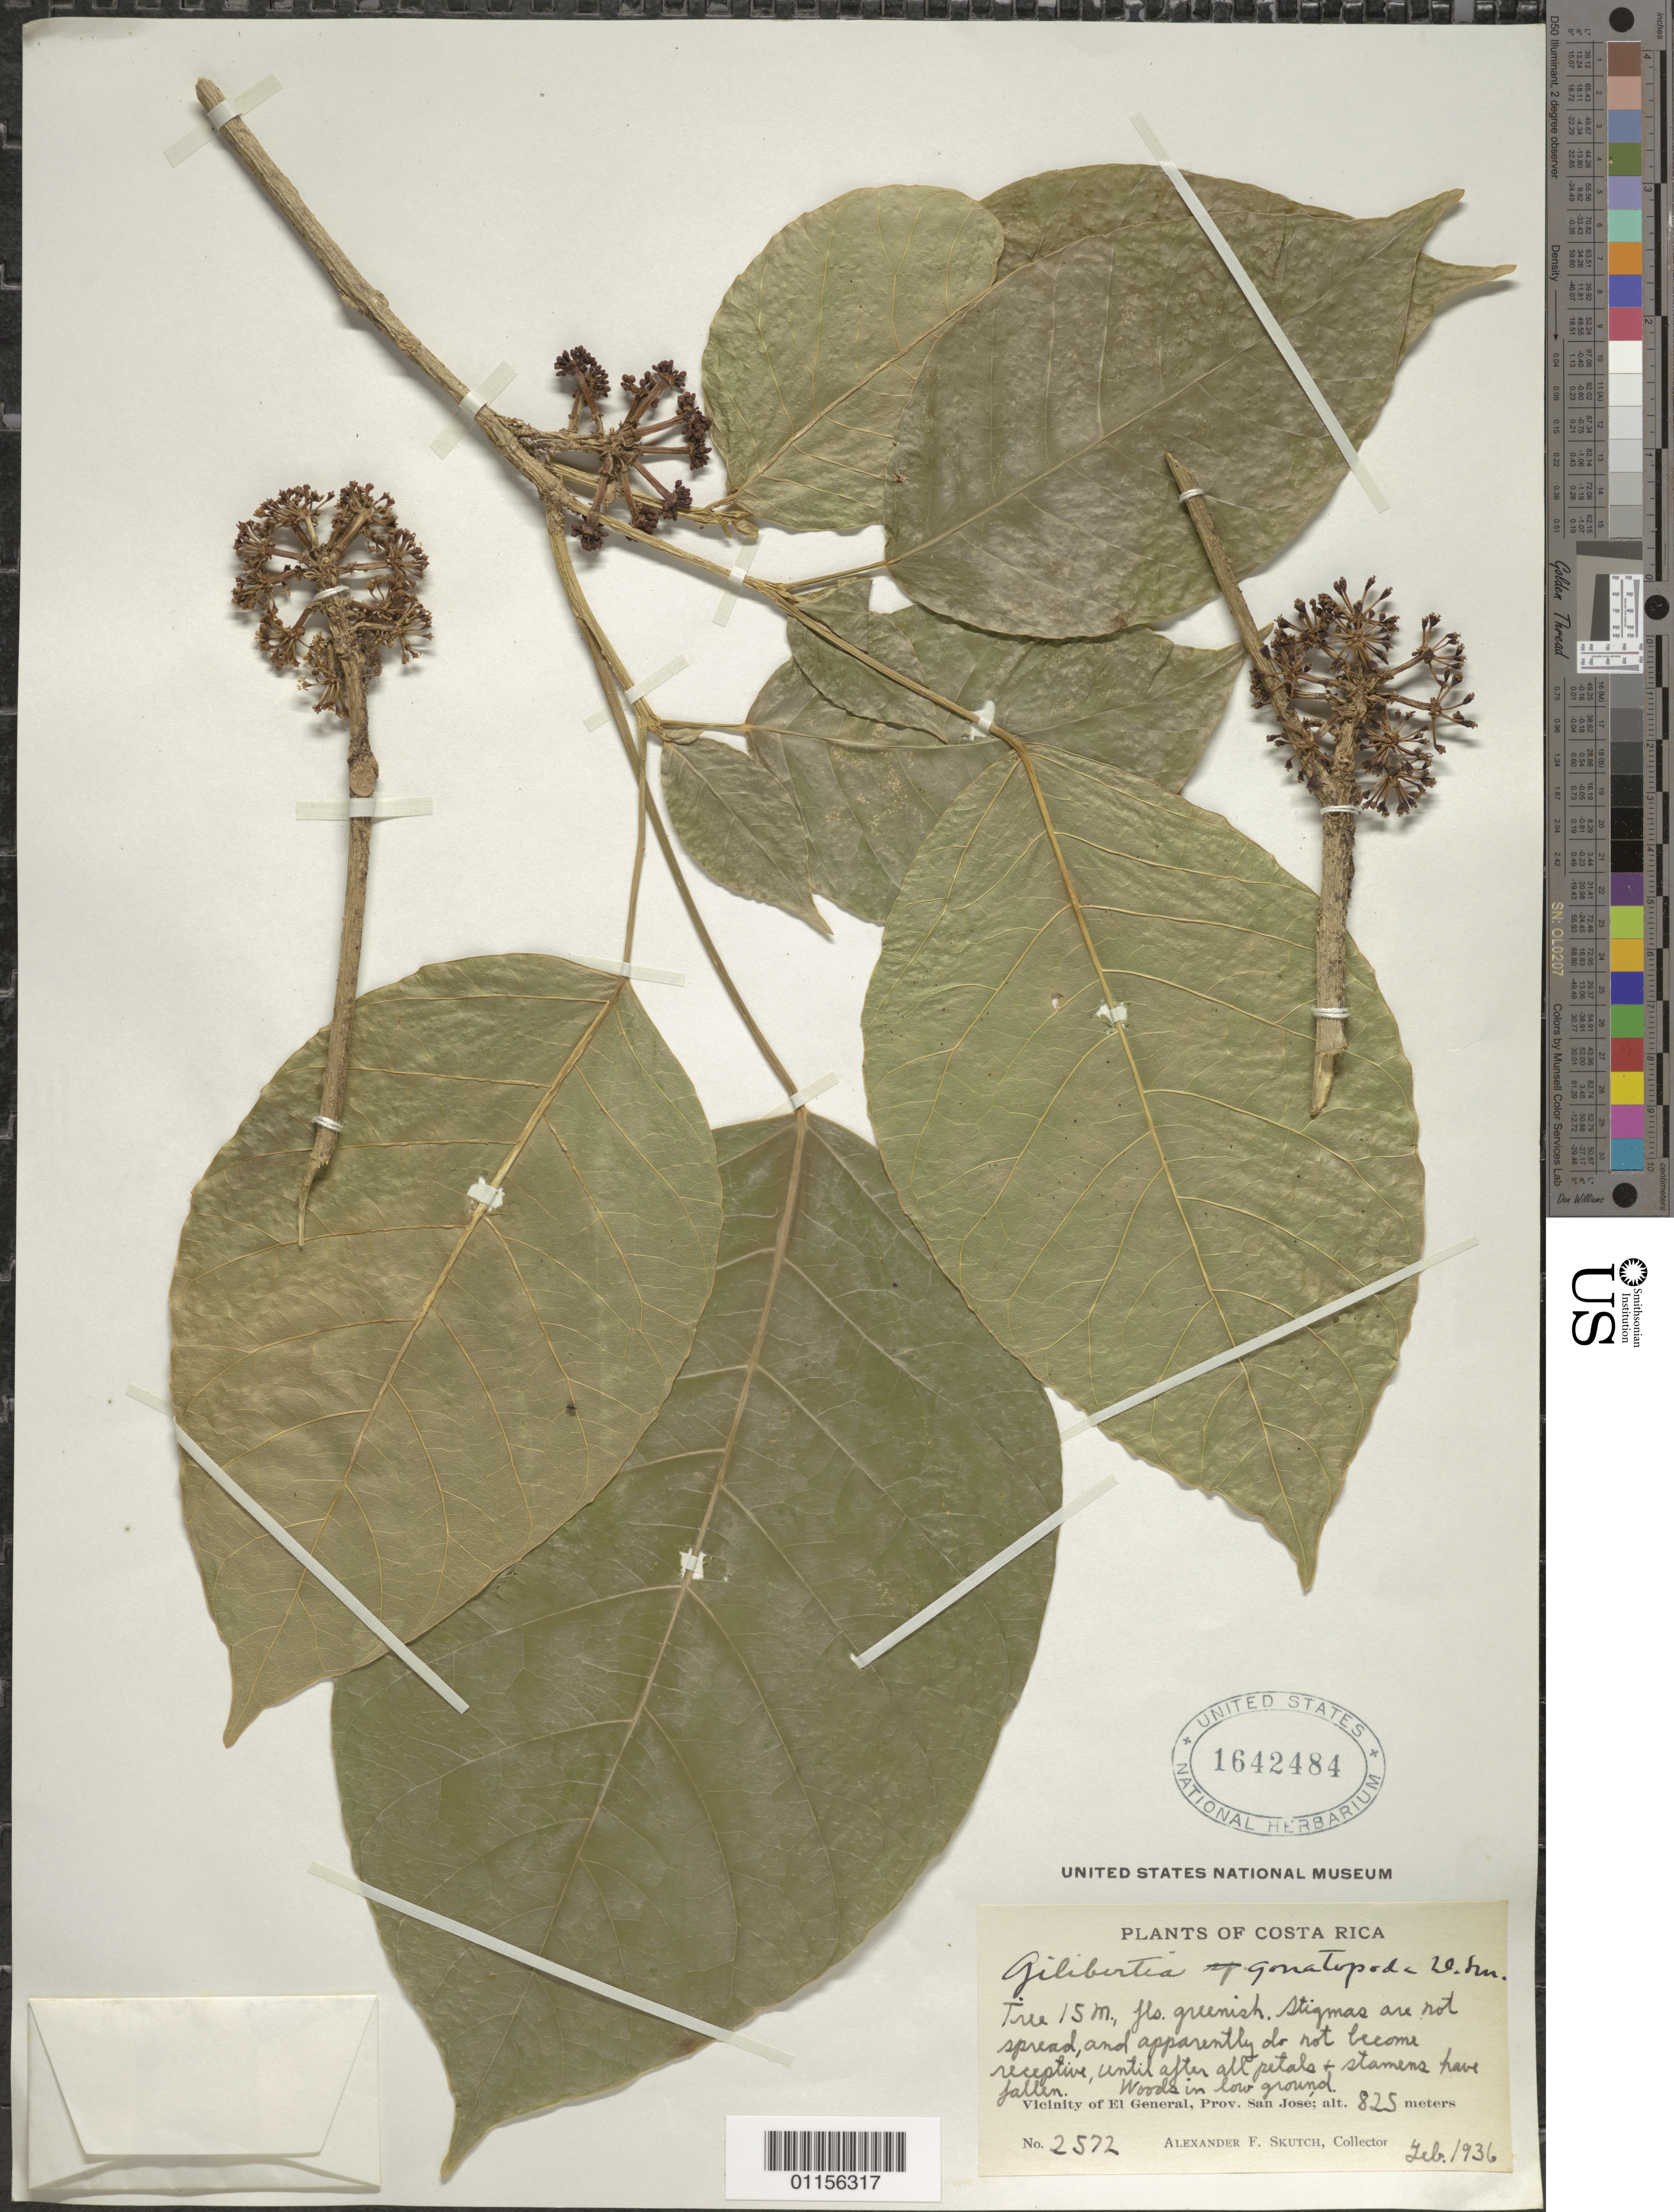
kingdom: Plantae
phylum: Tracheophyta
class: Magnoliopsida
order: Apiales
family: Araliaceae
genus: Dendropanax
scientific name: Dendropanax gonatopodus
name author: (Donn. Sm.) A.C. Sm.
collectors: A. F. Skutch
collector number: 2572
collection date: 1936-02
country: Costa Rica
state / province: San José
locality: Vicinity of El General.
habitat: Tree.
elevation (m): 825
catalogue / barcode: US 1642484